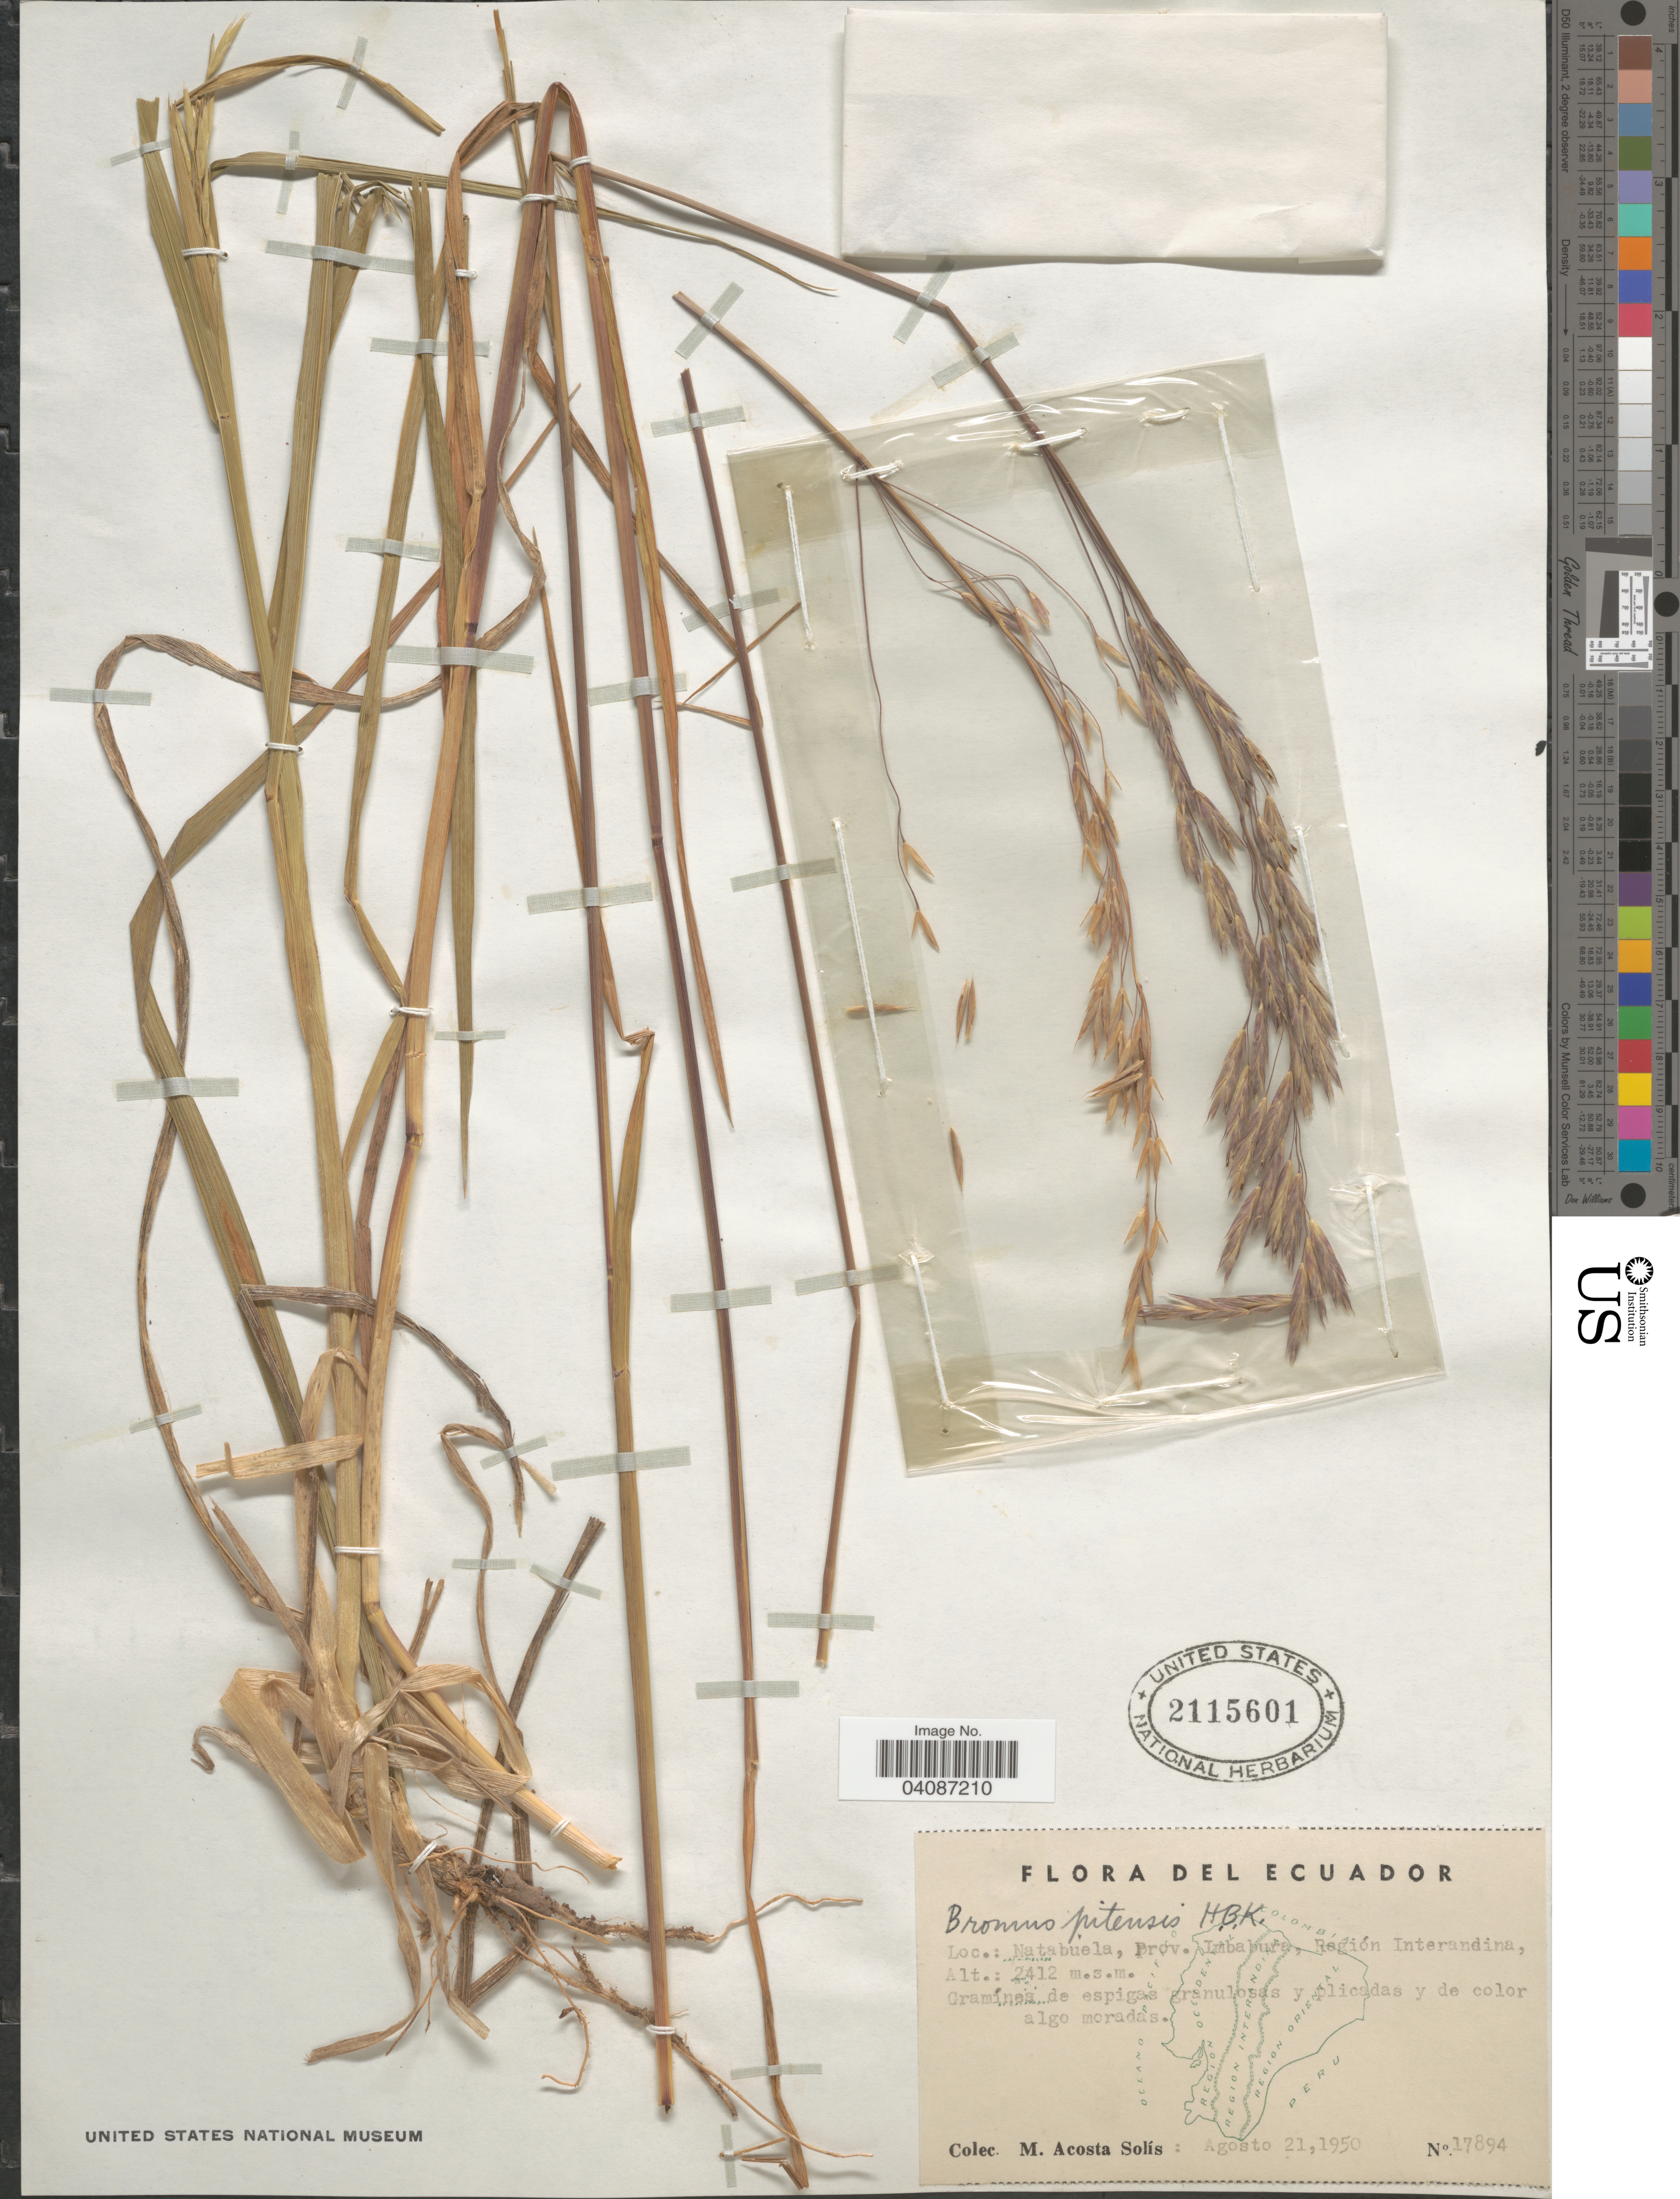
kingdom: Plantae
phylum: Tracheophyta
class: Liliopsida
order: Poales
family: Poaceae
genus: Bromus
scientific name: Bromus pitensis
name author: Kunth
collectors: M. Acosta Solis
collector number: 17894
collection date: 1950-08-21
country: Ecuador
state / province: Imbabura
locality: Natabuela, Región Interandina.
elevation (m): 2412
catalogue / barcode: US 2115601